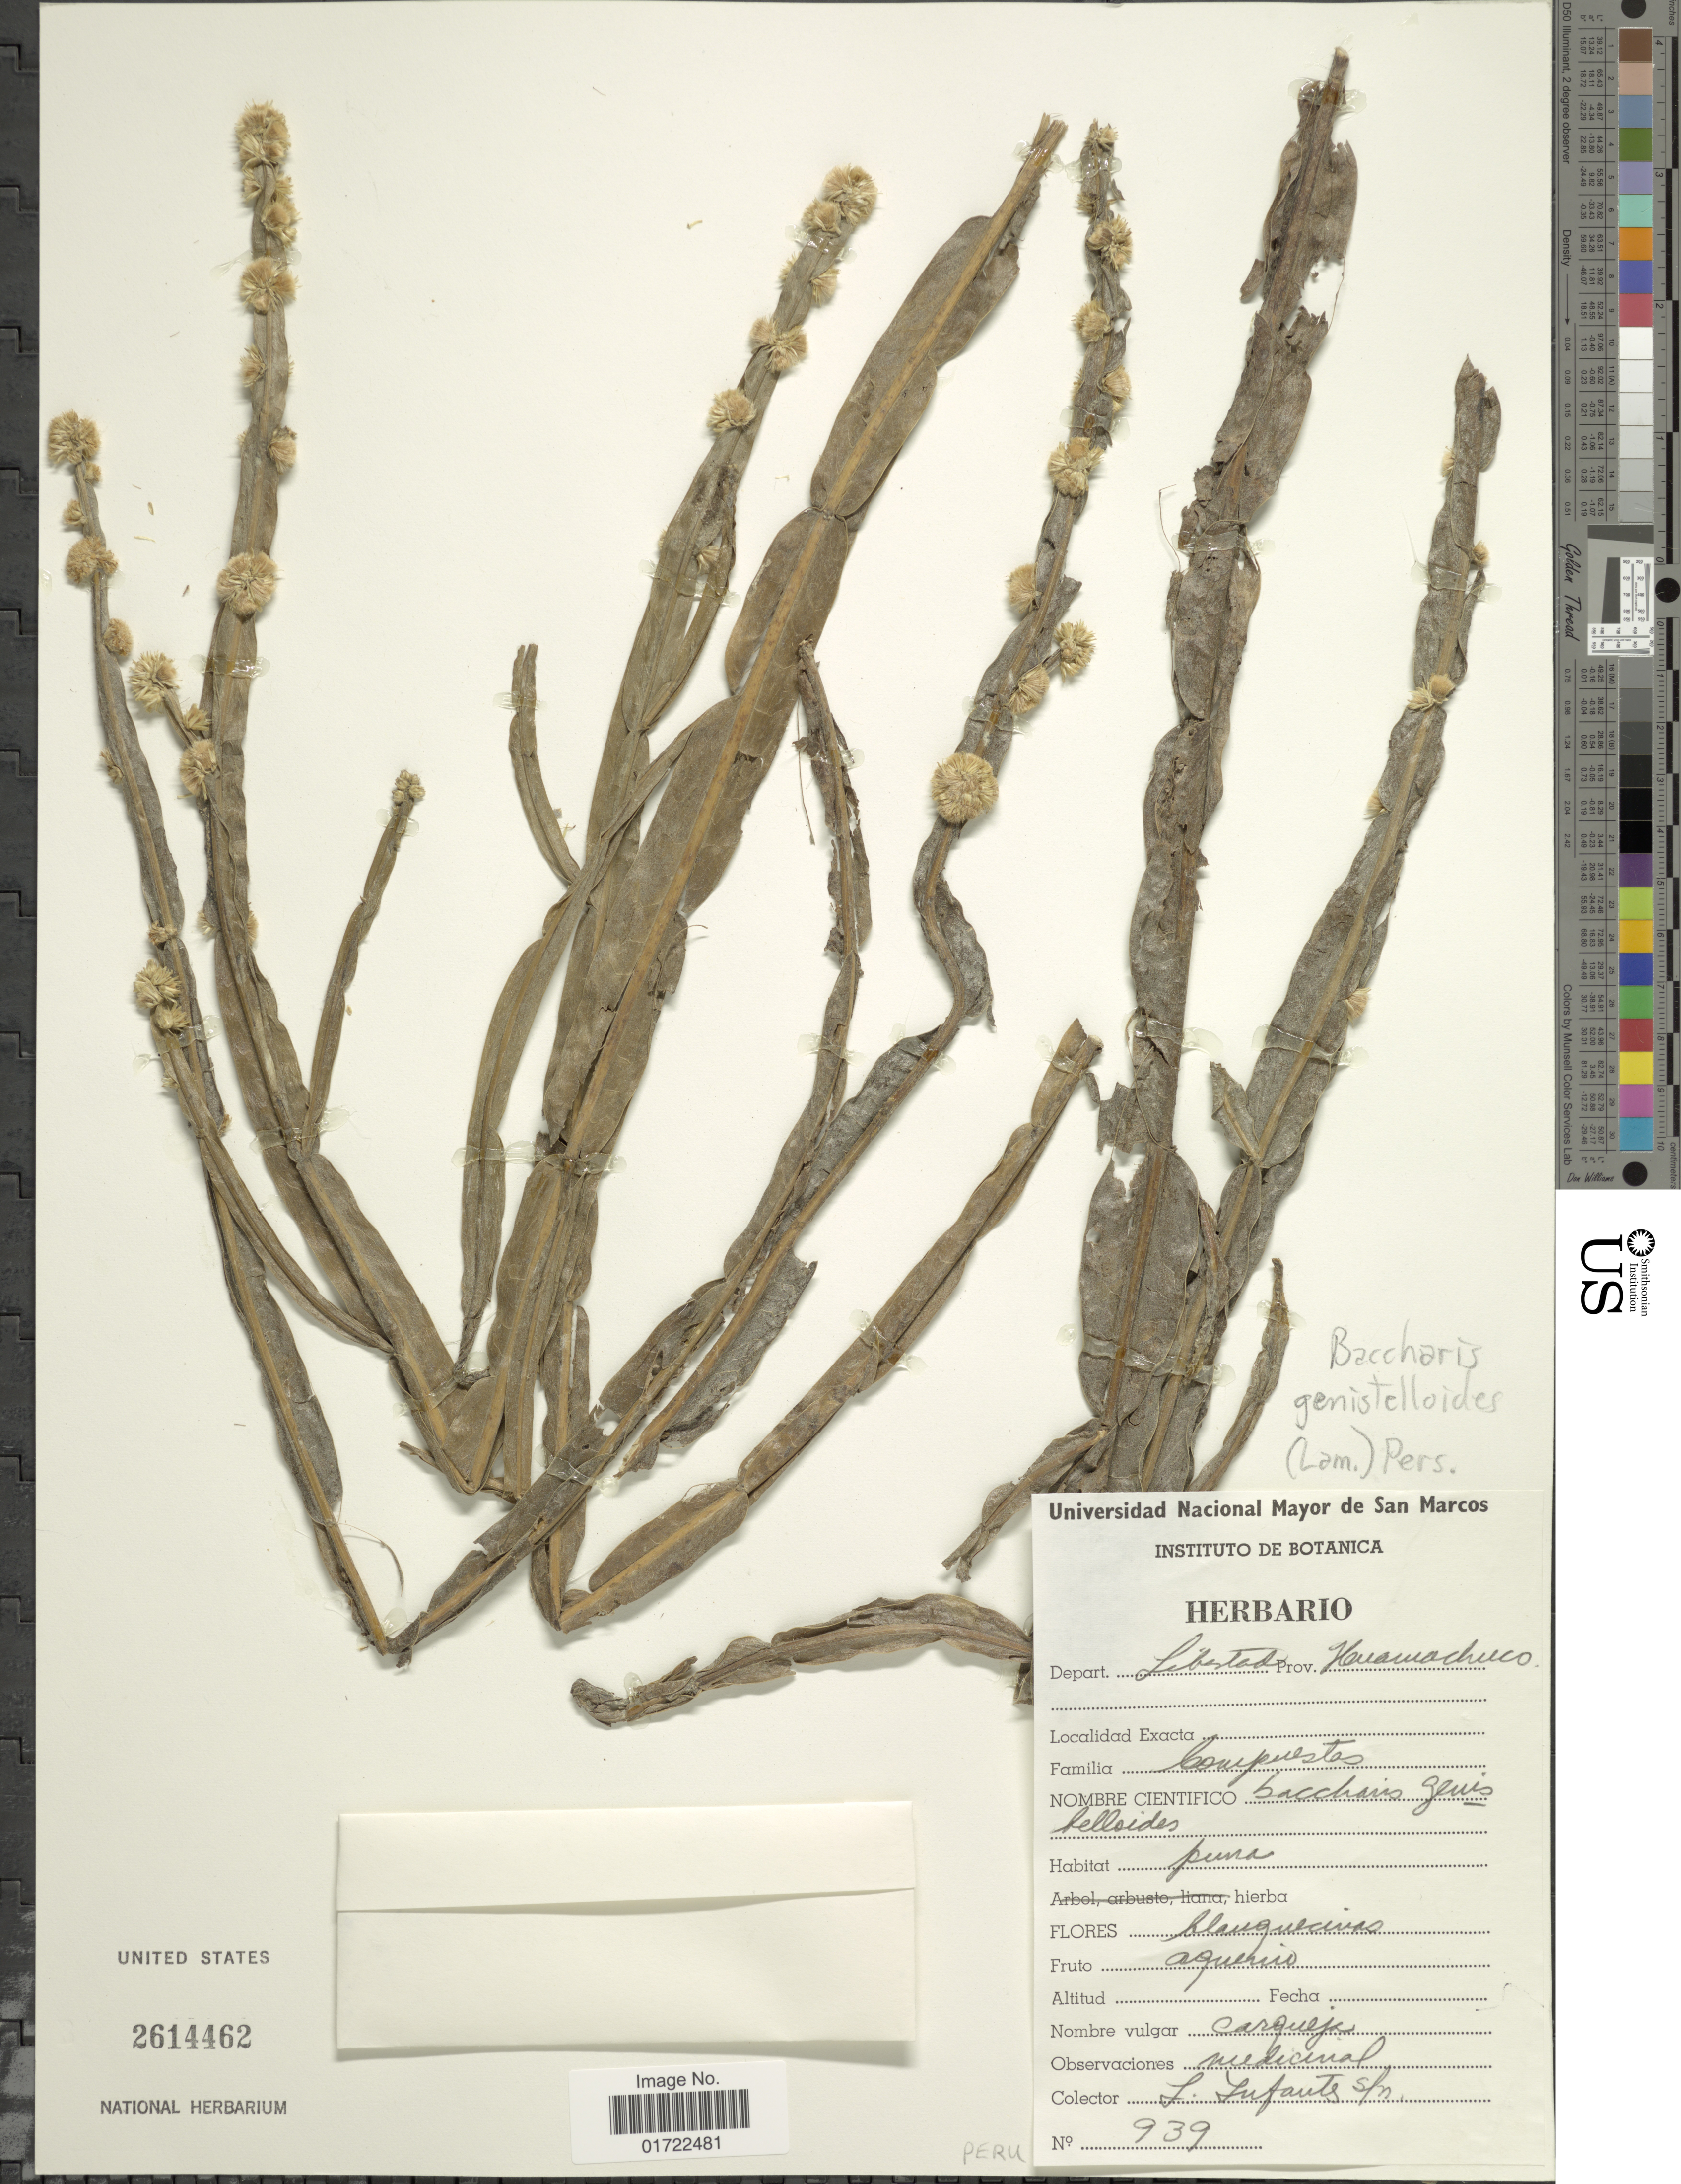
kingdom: Plantae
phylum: Tracheophyta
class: Magnoliopsida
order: Asterales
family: Asteraceae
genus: Baccharis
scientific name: Baccharis genistelloides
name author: (Lam.) Pers.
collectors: L. Lufauts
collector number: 939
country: Peru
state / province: La Libertad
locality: Huahuachuco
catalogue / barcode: US 2614462